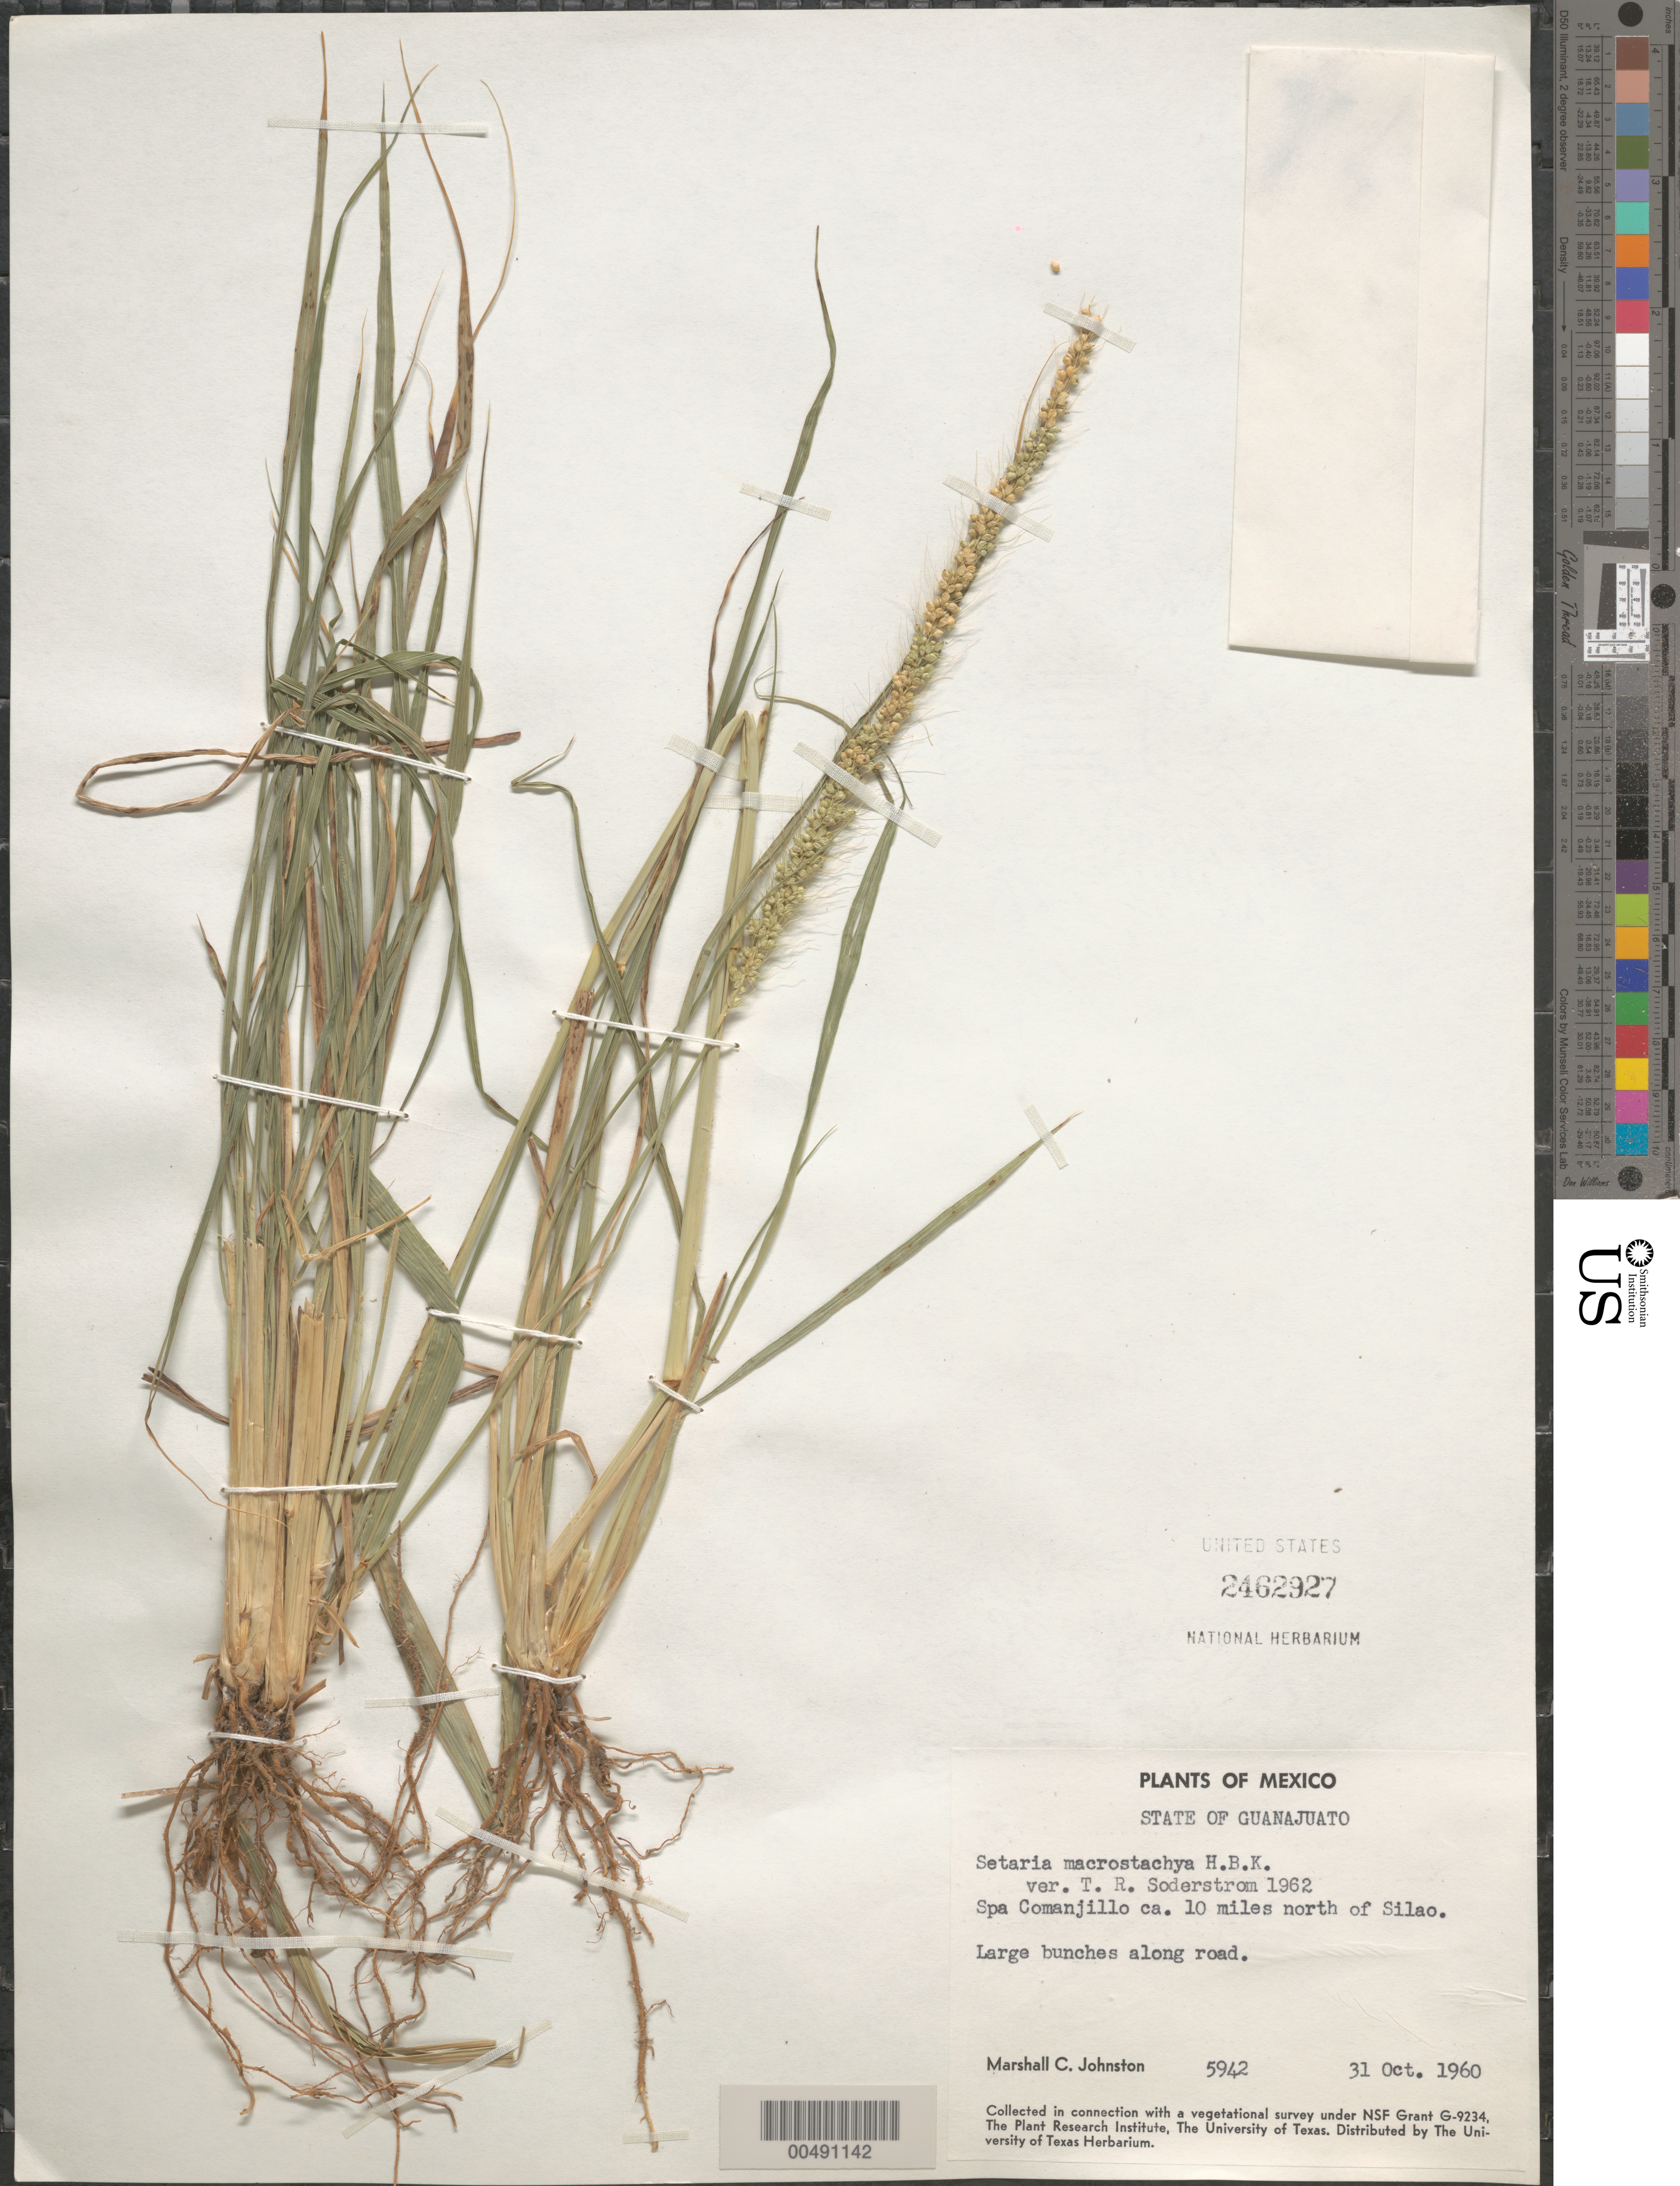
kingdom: Plantae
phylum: Tracheophyta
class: Liliopsida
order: Poales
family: Poaceae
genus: Setaria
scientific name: Setaria macrostachya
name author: Kunth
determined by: Soderstrom, T. R.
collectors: M. Johnston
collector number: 5942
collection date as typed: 31 Oct 1960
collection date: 1960-10-31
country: Mexico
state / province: Guanajuato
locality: Spa Comanjillo, ca. 10 mi N of Silao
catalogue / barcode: US 2462927